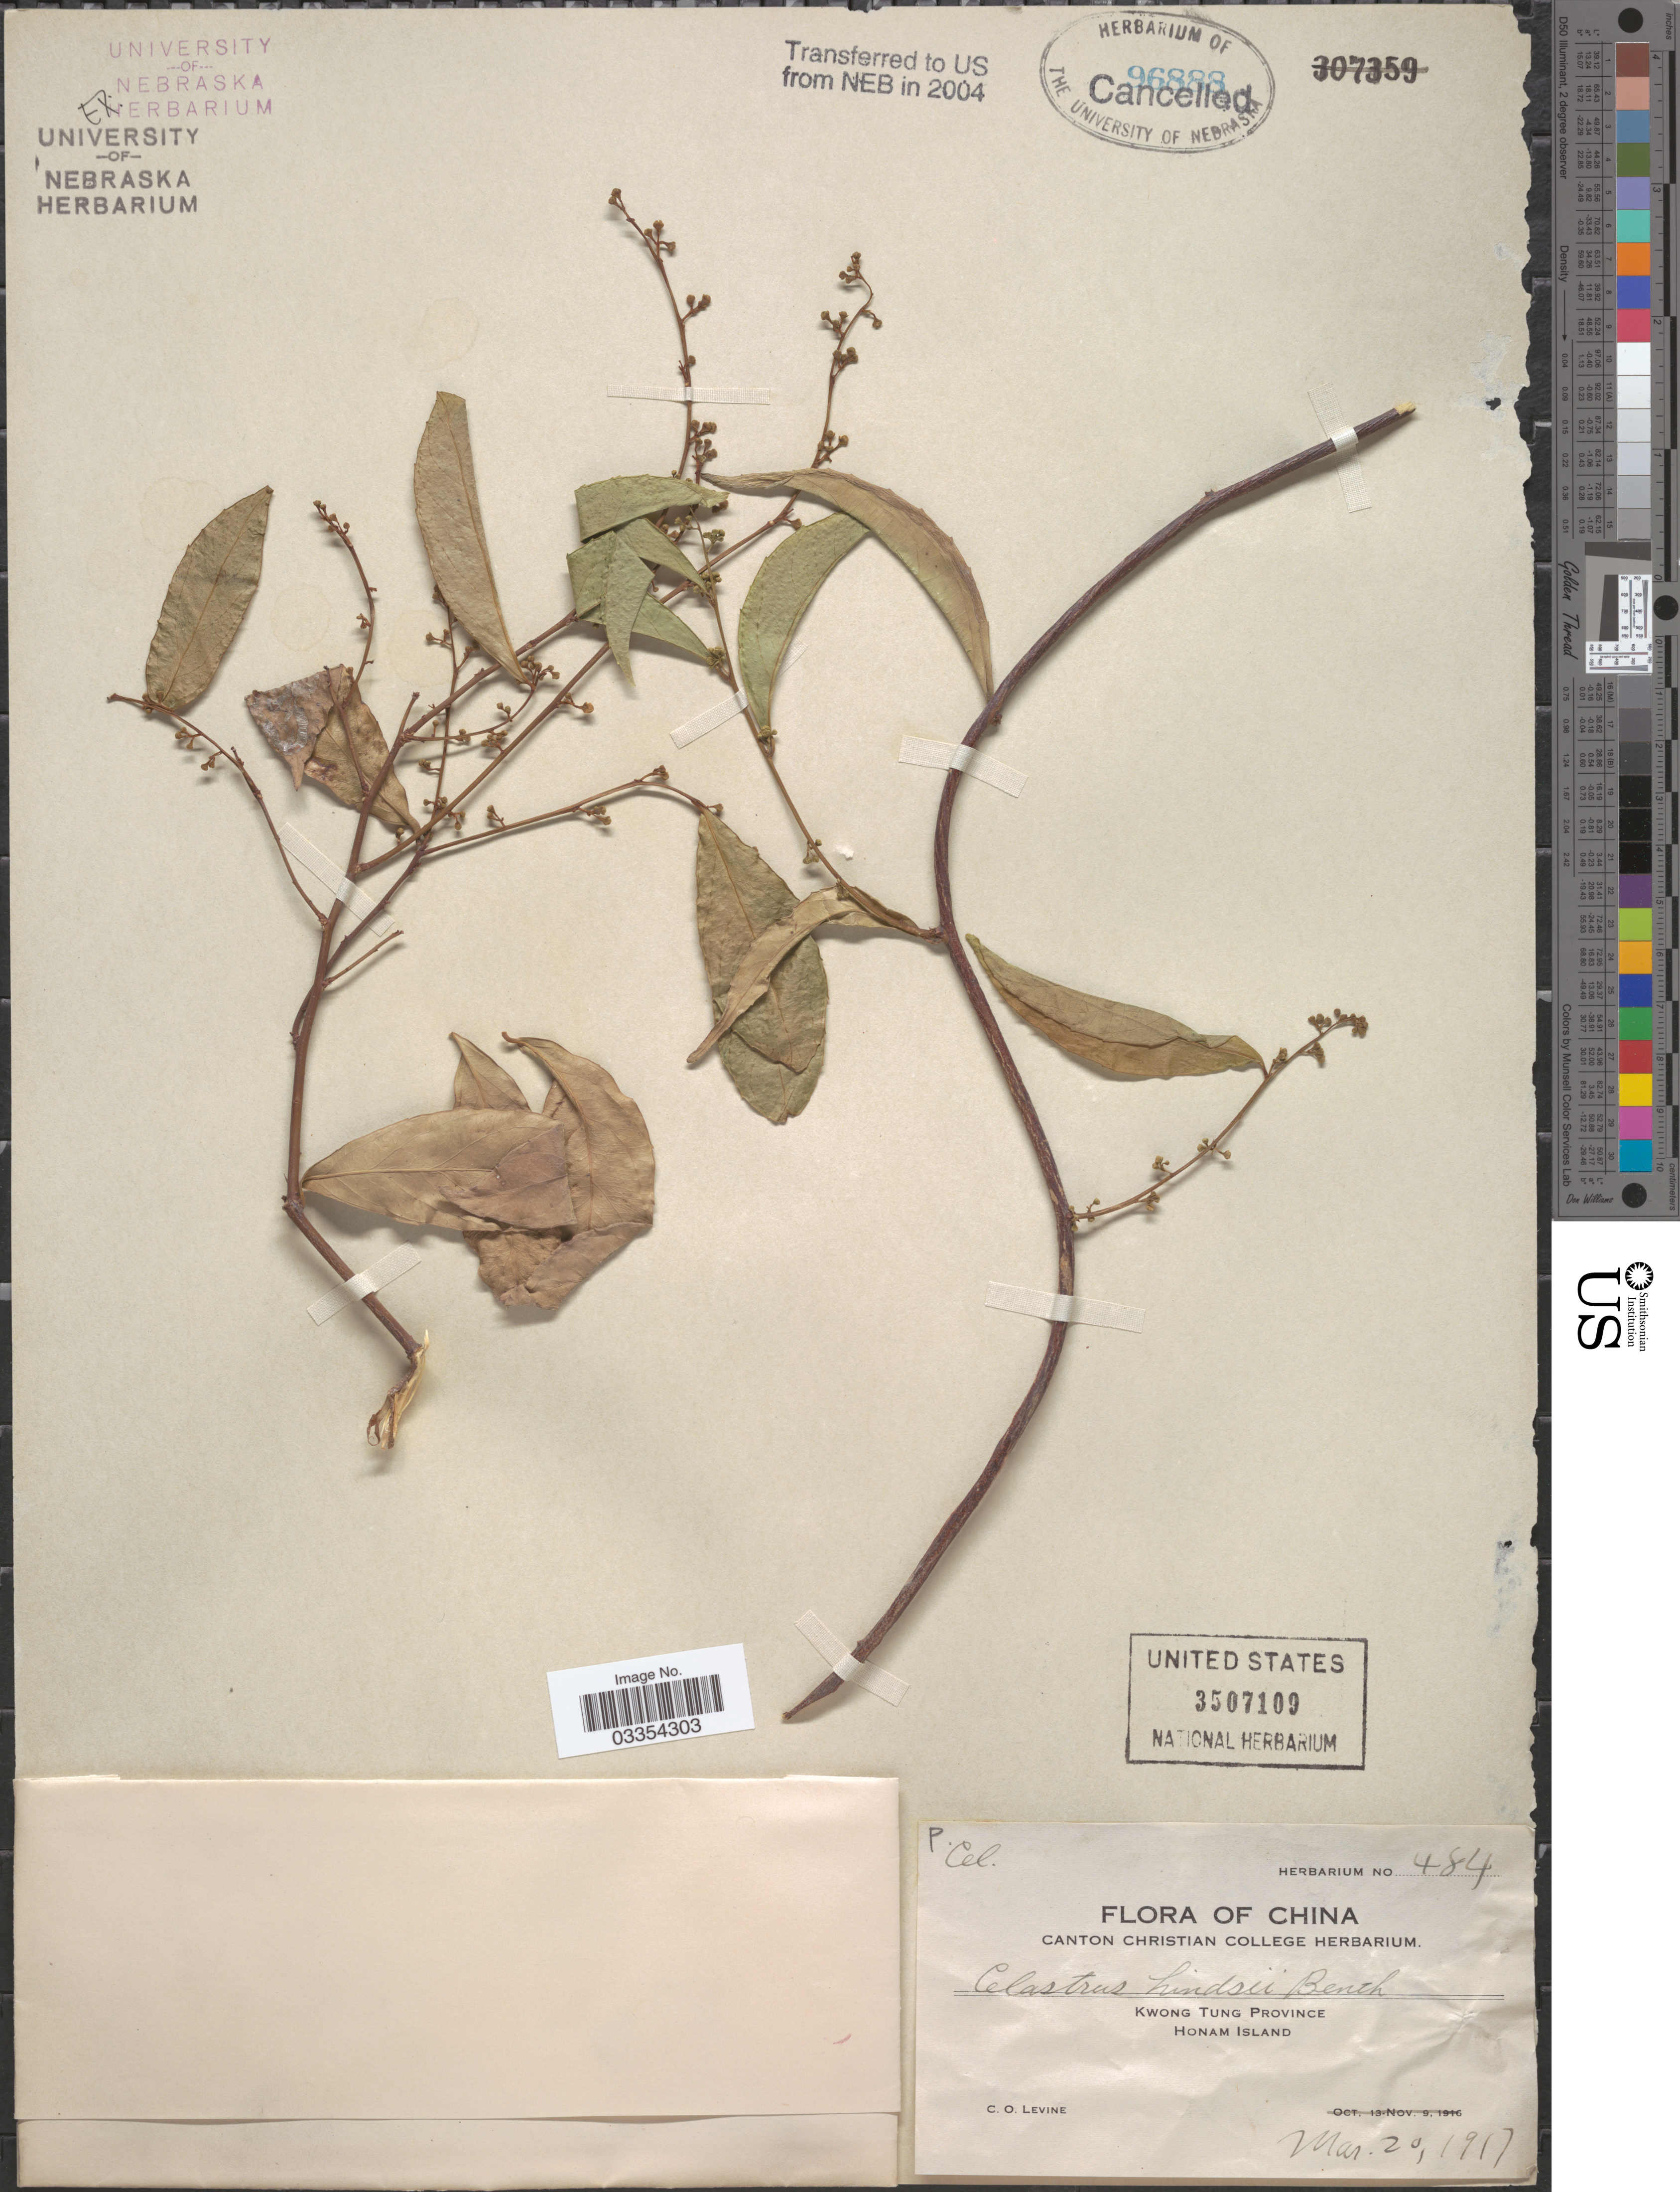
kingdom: Plantae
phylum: Tracheophyta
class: Magnoliopsida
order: Celastrales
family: Celastraceae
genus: Celastrus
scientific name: Celastrus hindsii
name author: Benth.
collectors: C. O. Levine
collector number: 484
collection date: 1917-03-20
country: China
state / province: Guangdong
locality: Kwong Tung Province. Honam Island.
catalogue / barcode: US 3507109